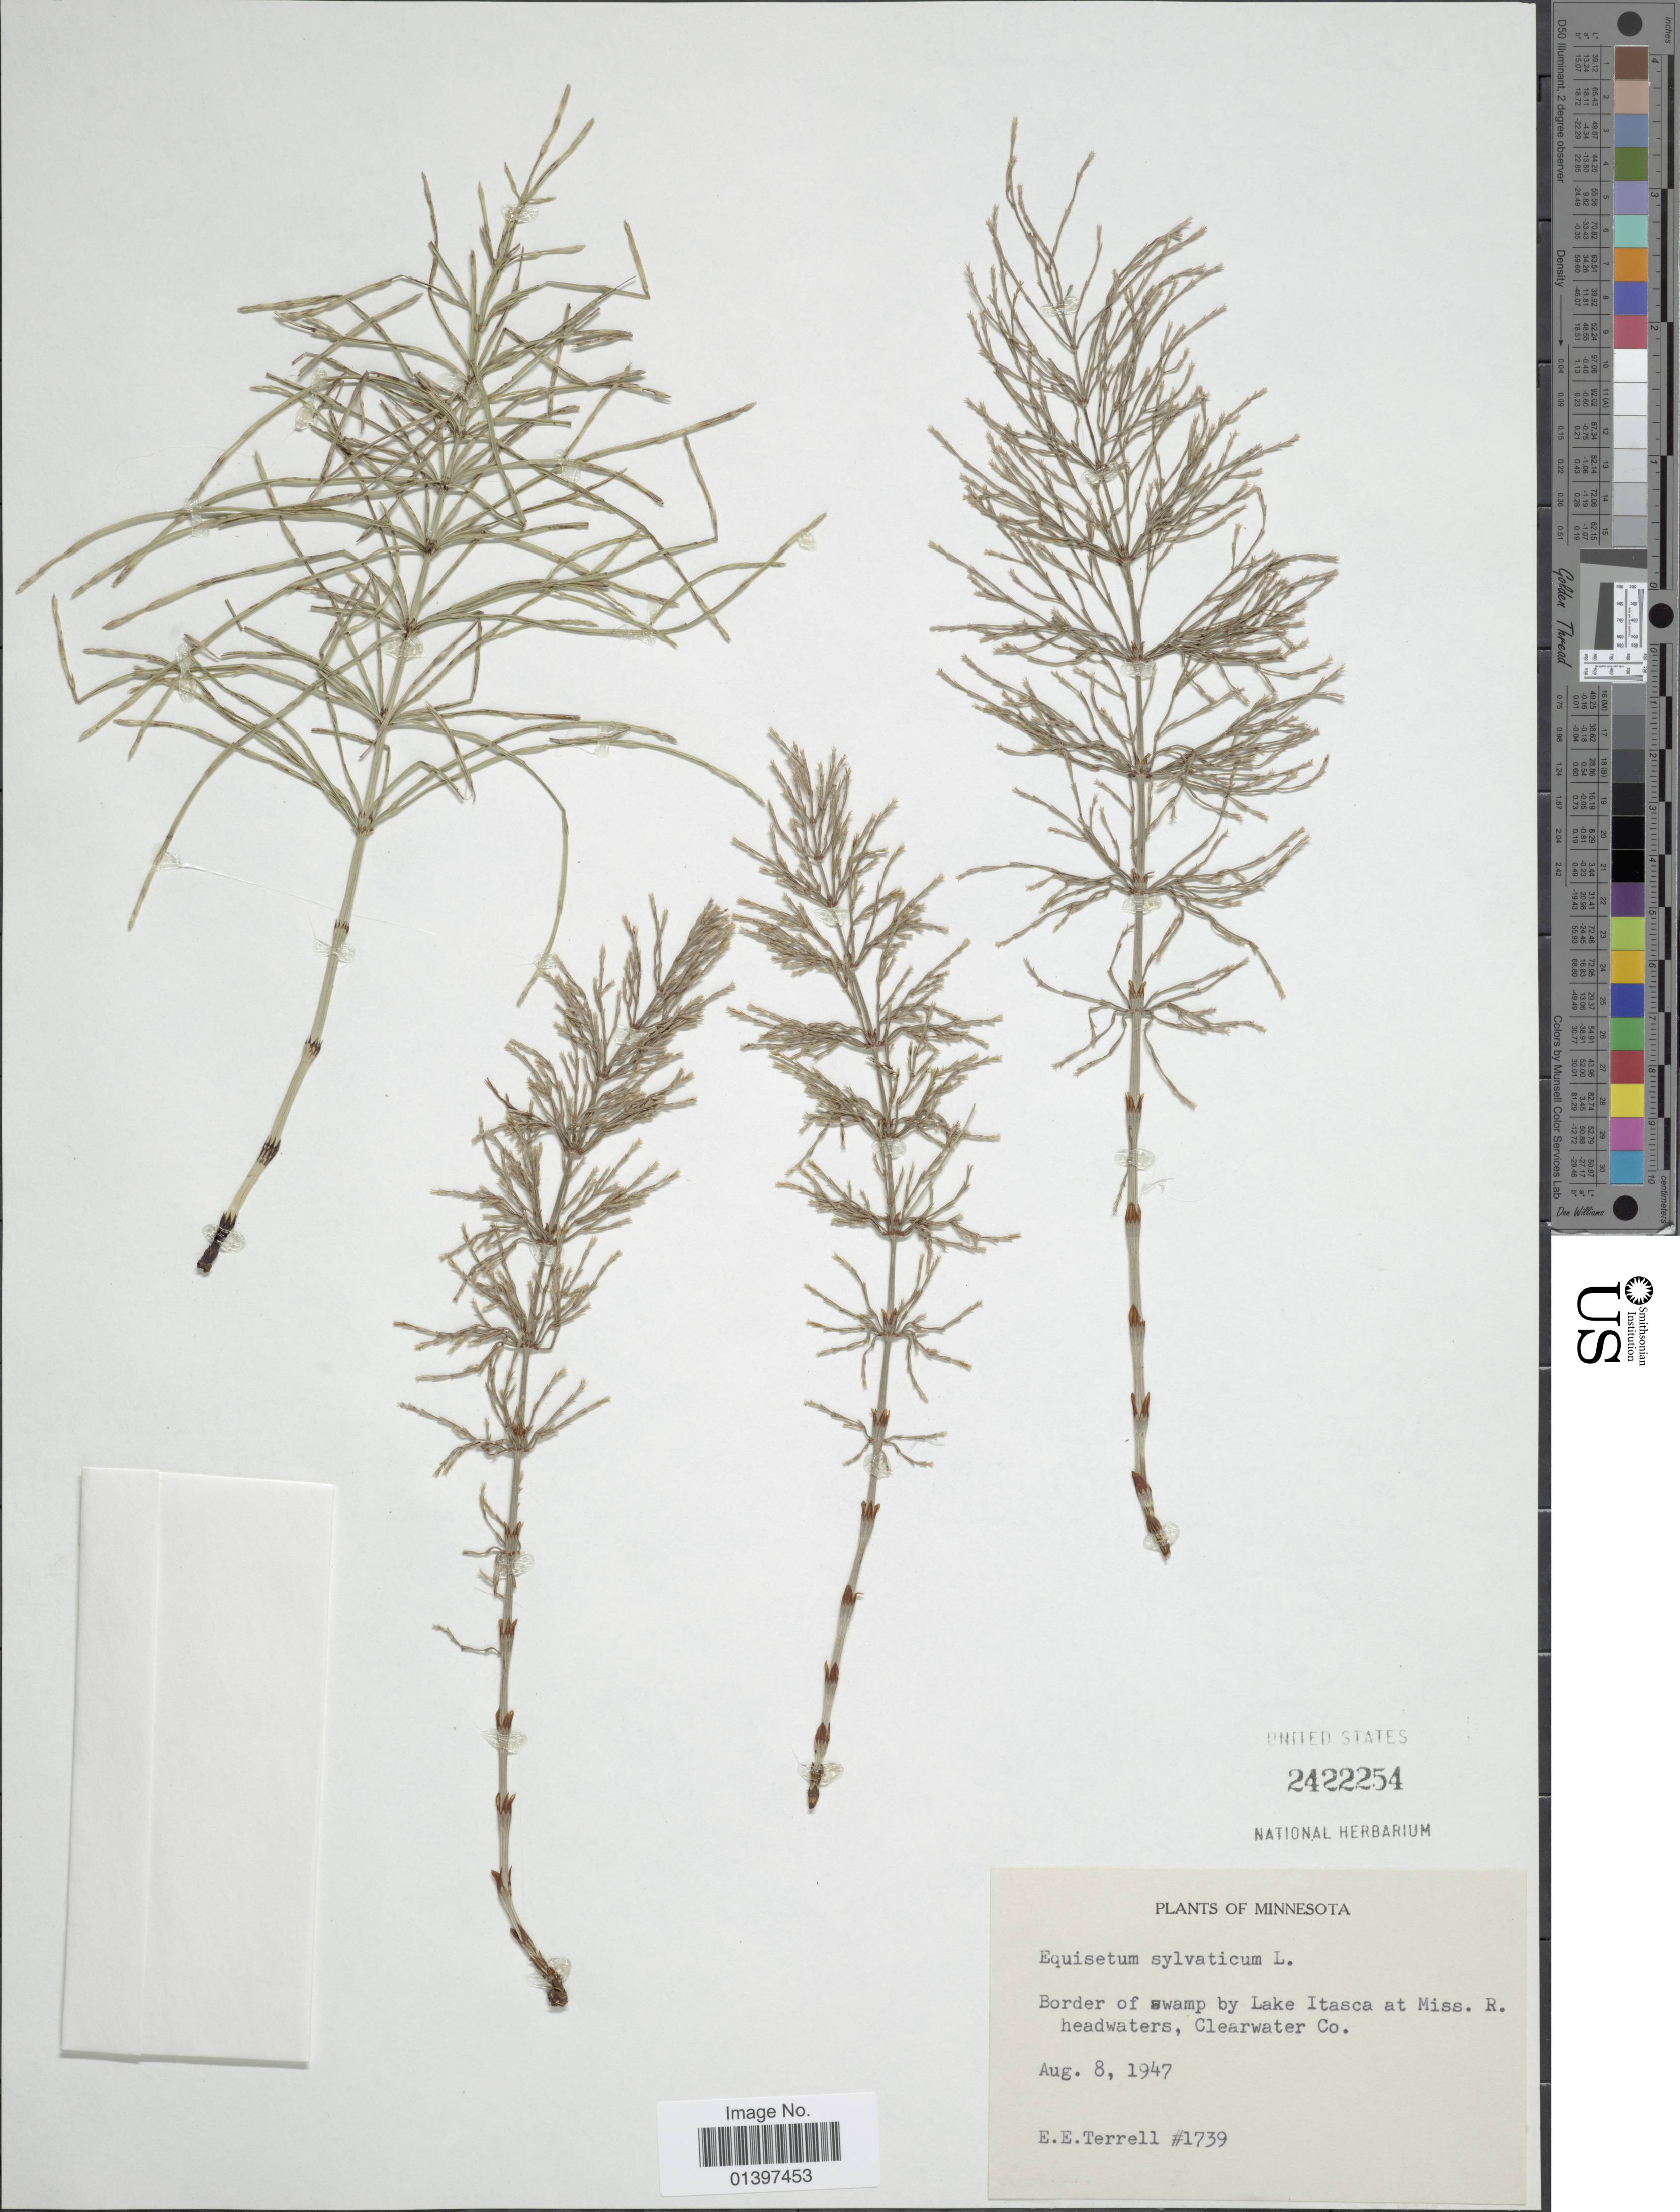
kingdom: Plantae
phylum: Tracheophyta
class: Polypodiopsida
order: Equisetales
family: Equisetaceae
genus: Equisetum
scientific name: Equisetum sylvaticum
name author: L.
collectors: E. E. Terrell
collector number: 1739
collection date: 1947-08-08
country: United States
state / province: Minnesota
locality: Border of swamp by Lake Itasca at Miss. R. headwaters, Clearwater Co.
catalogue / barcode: US 2422254